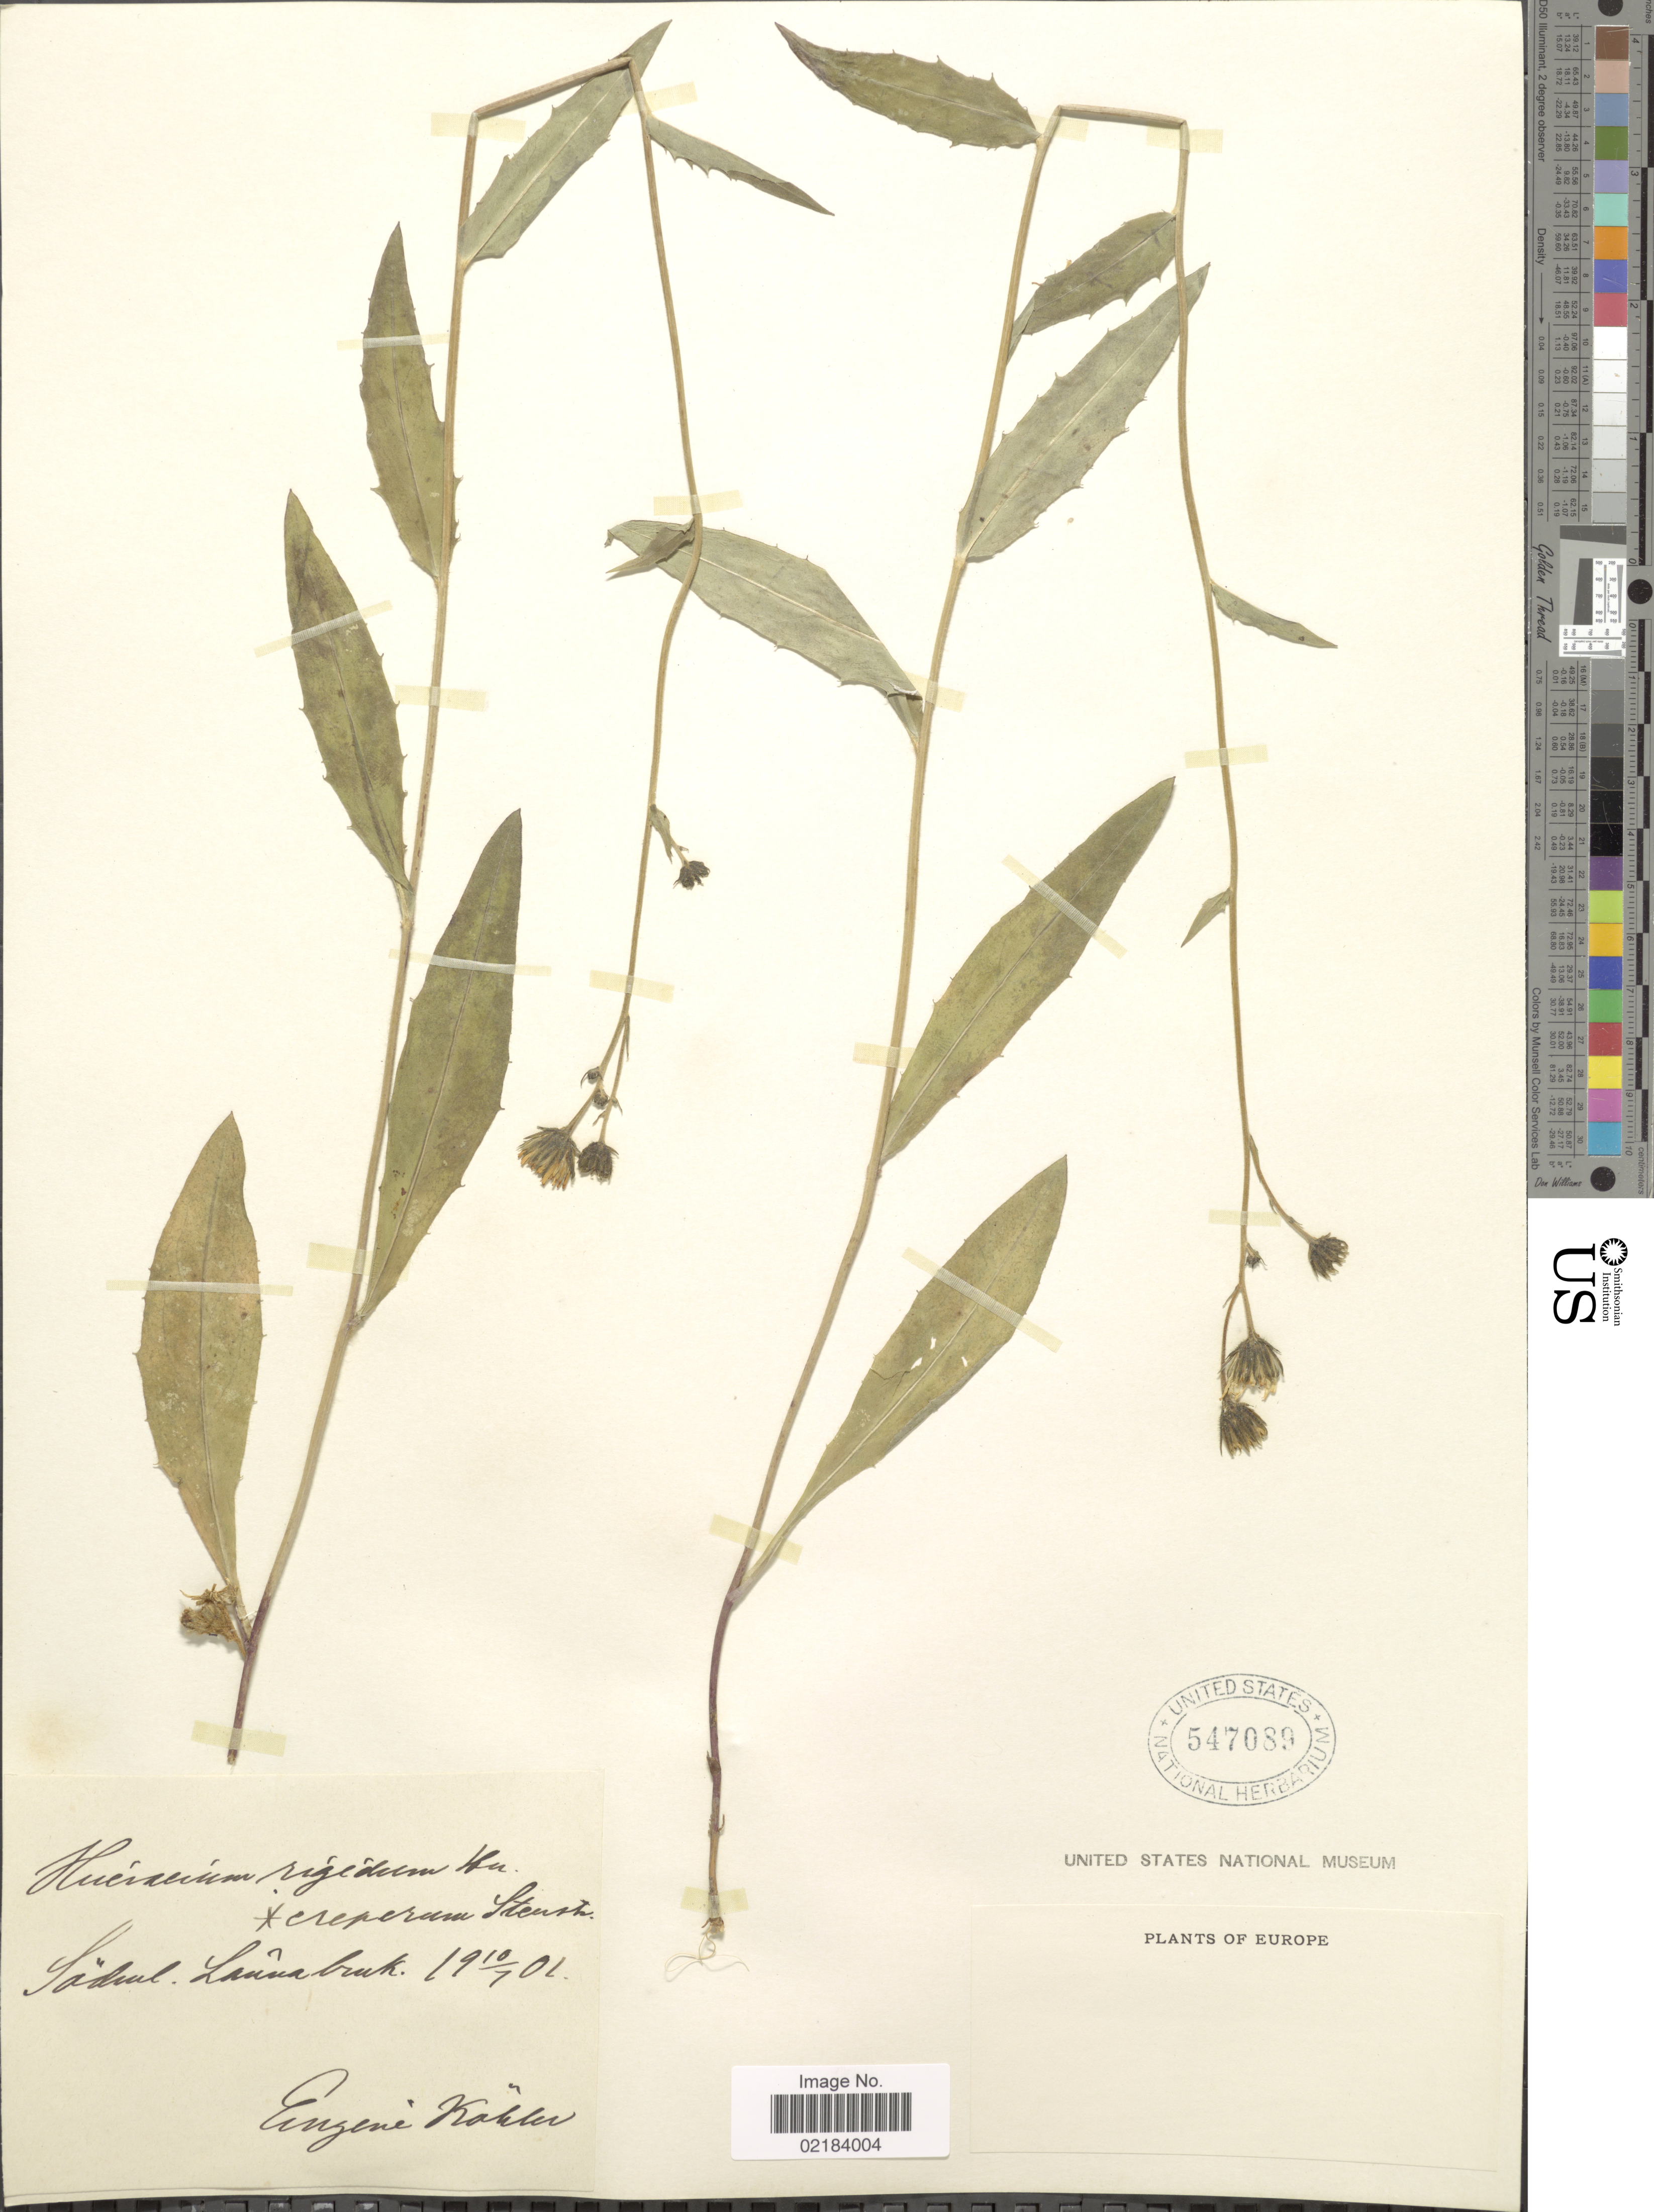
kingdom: Plantae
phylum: Tracheophyta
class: Magnoliopsida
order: Asterales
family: Asteraceae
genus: Hieracium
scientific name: Hieracium rigidum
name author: Hartm.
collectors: E. Kohler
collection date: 1901-07-10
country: Sweden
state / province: Sodermanland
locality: Sodml. Lanabruk.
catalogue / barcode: US 547089